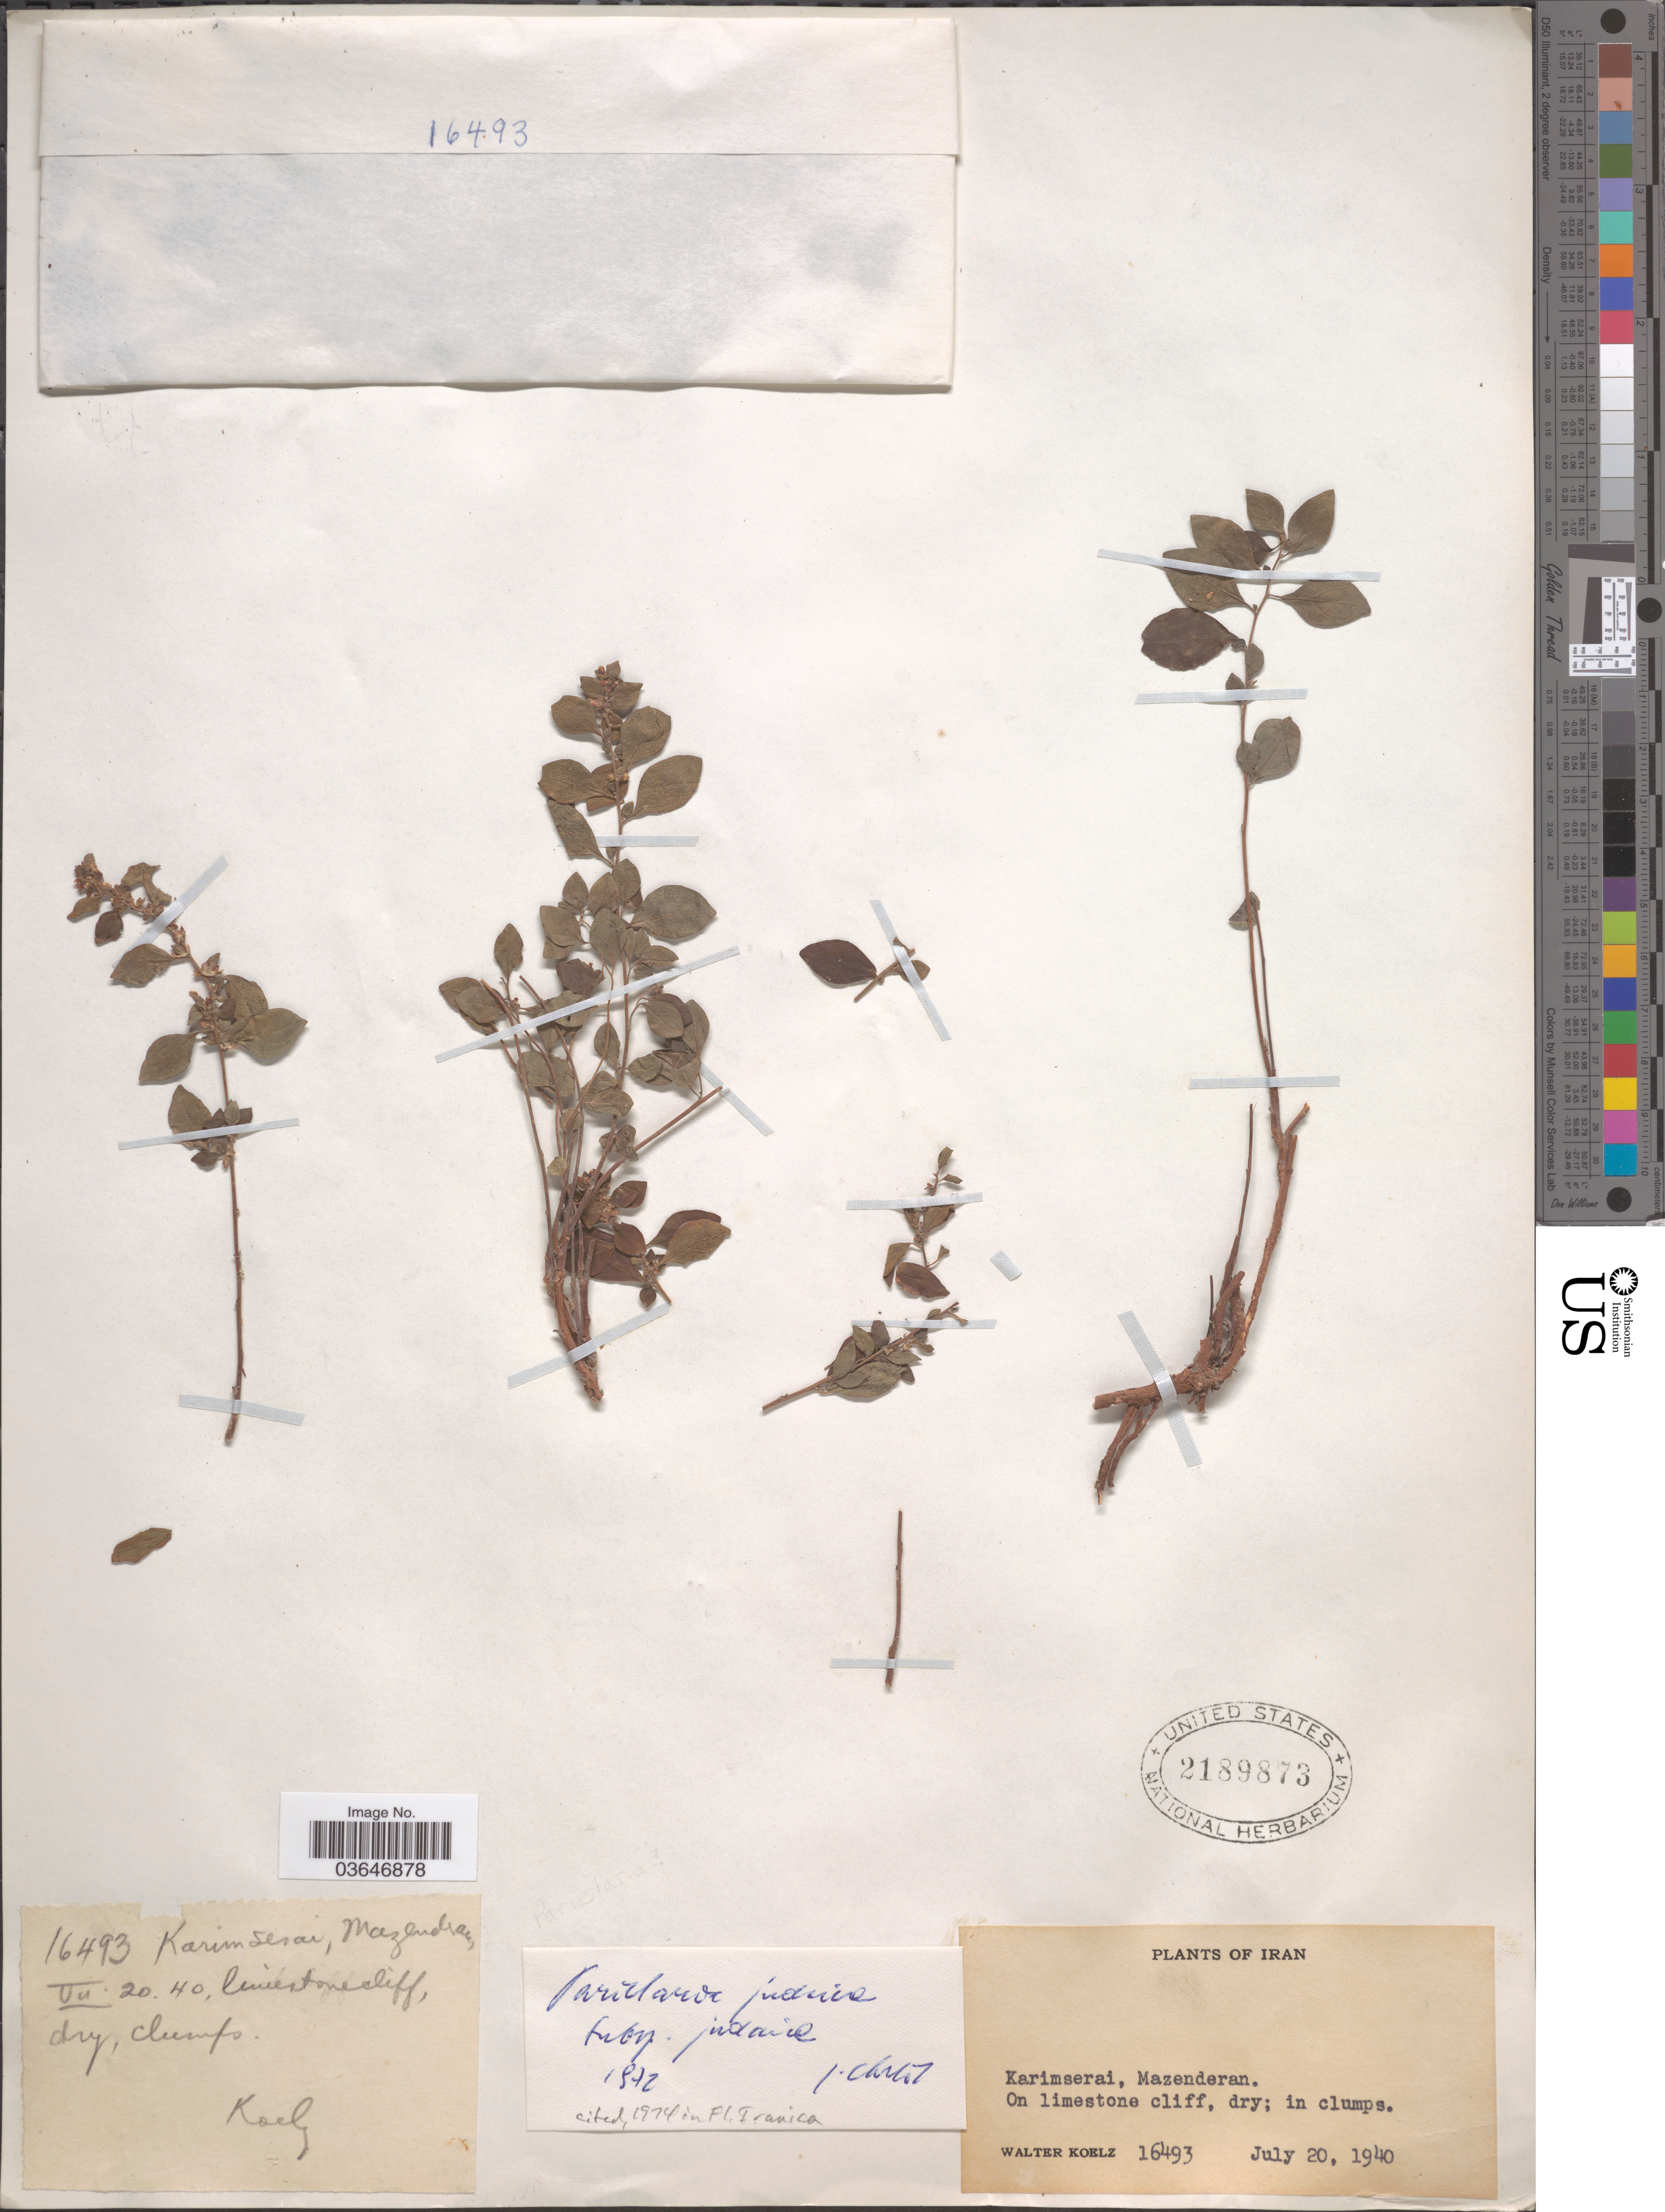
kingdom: Plantae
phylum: Tracheophyta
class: Magnoliopsida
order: Rosales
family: Urticaceae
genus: Parietaria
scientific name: Parietaria judaica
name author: L.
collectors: W. N. Koelz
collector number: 16493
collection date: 1940-07-20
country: Iran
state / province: Mazandaran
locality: Karimserai.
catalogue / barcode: US 2189873